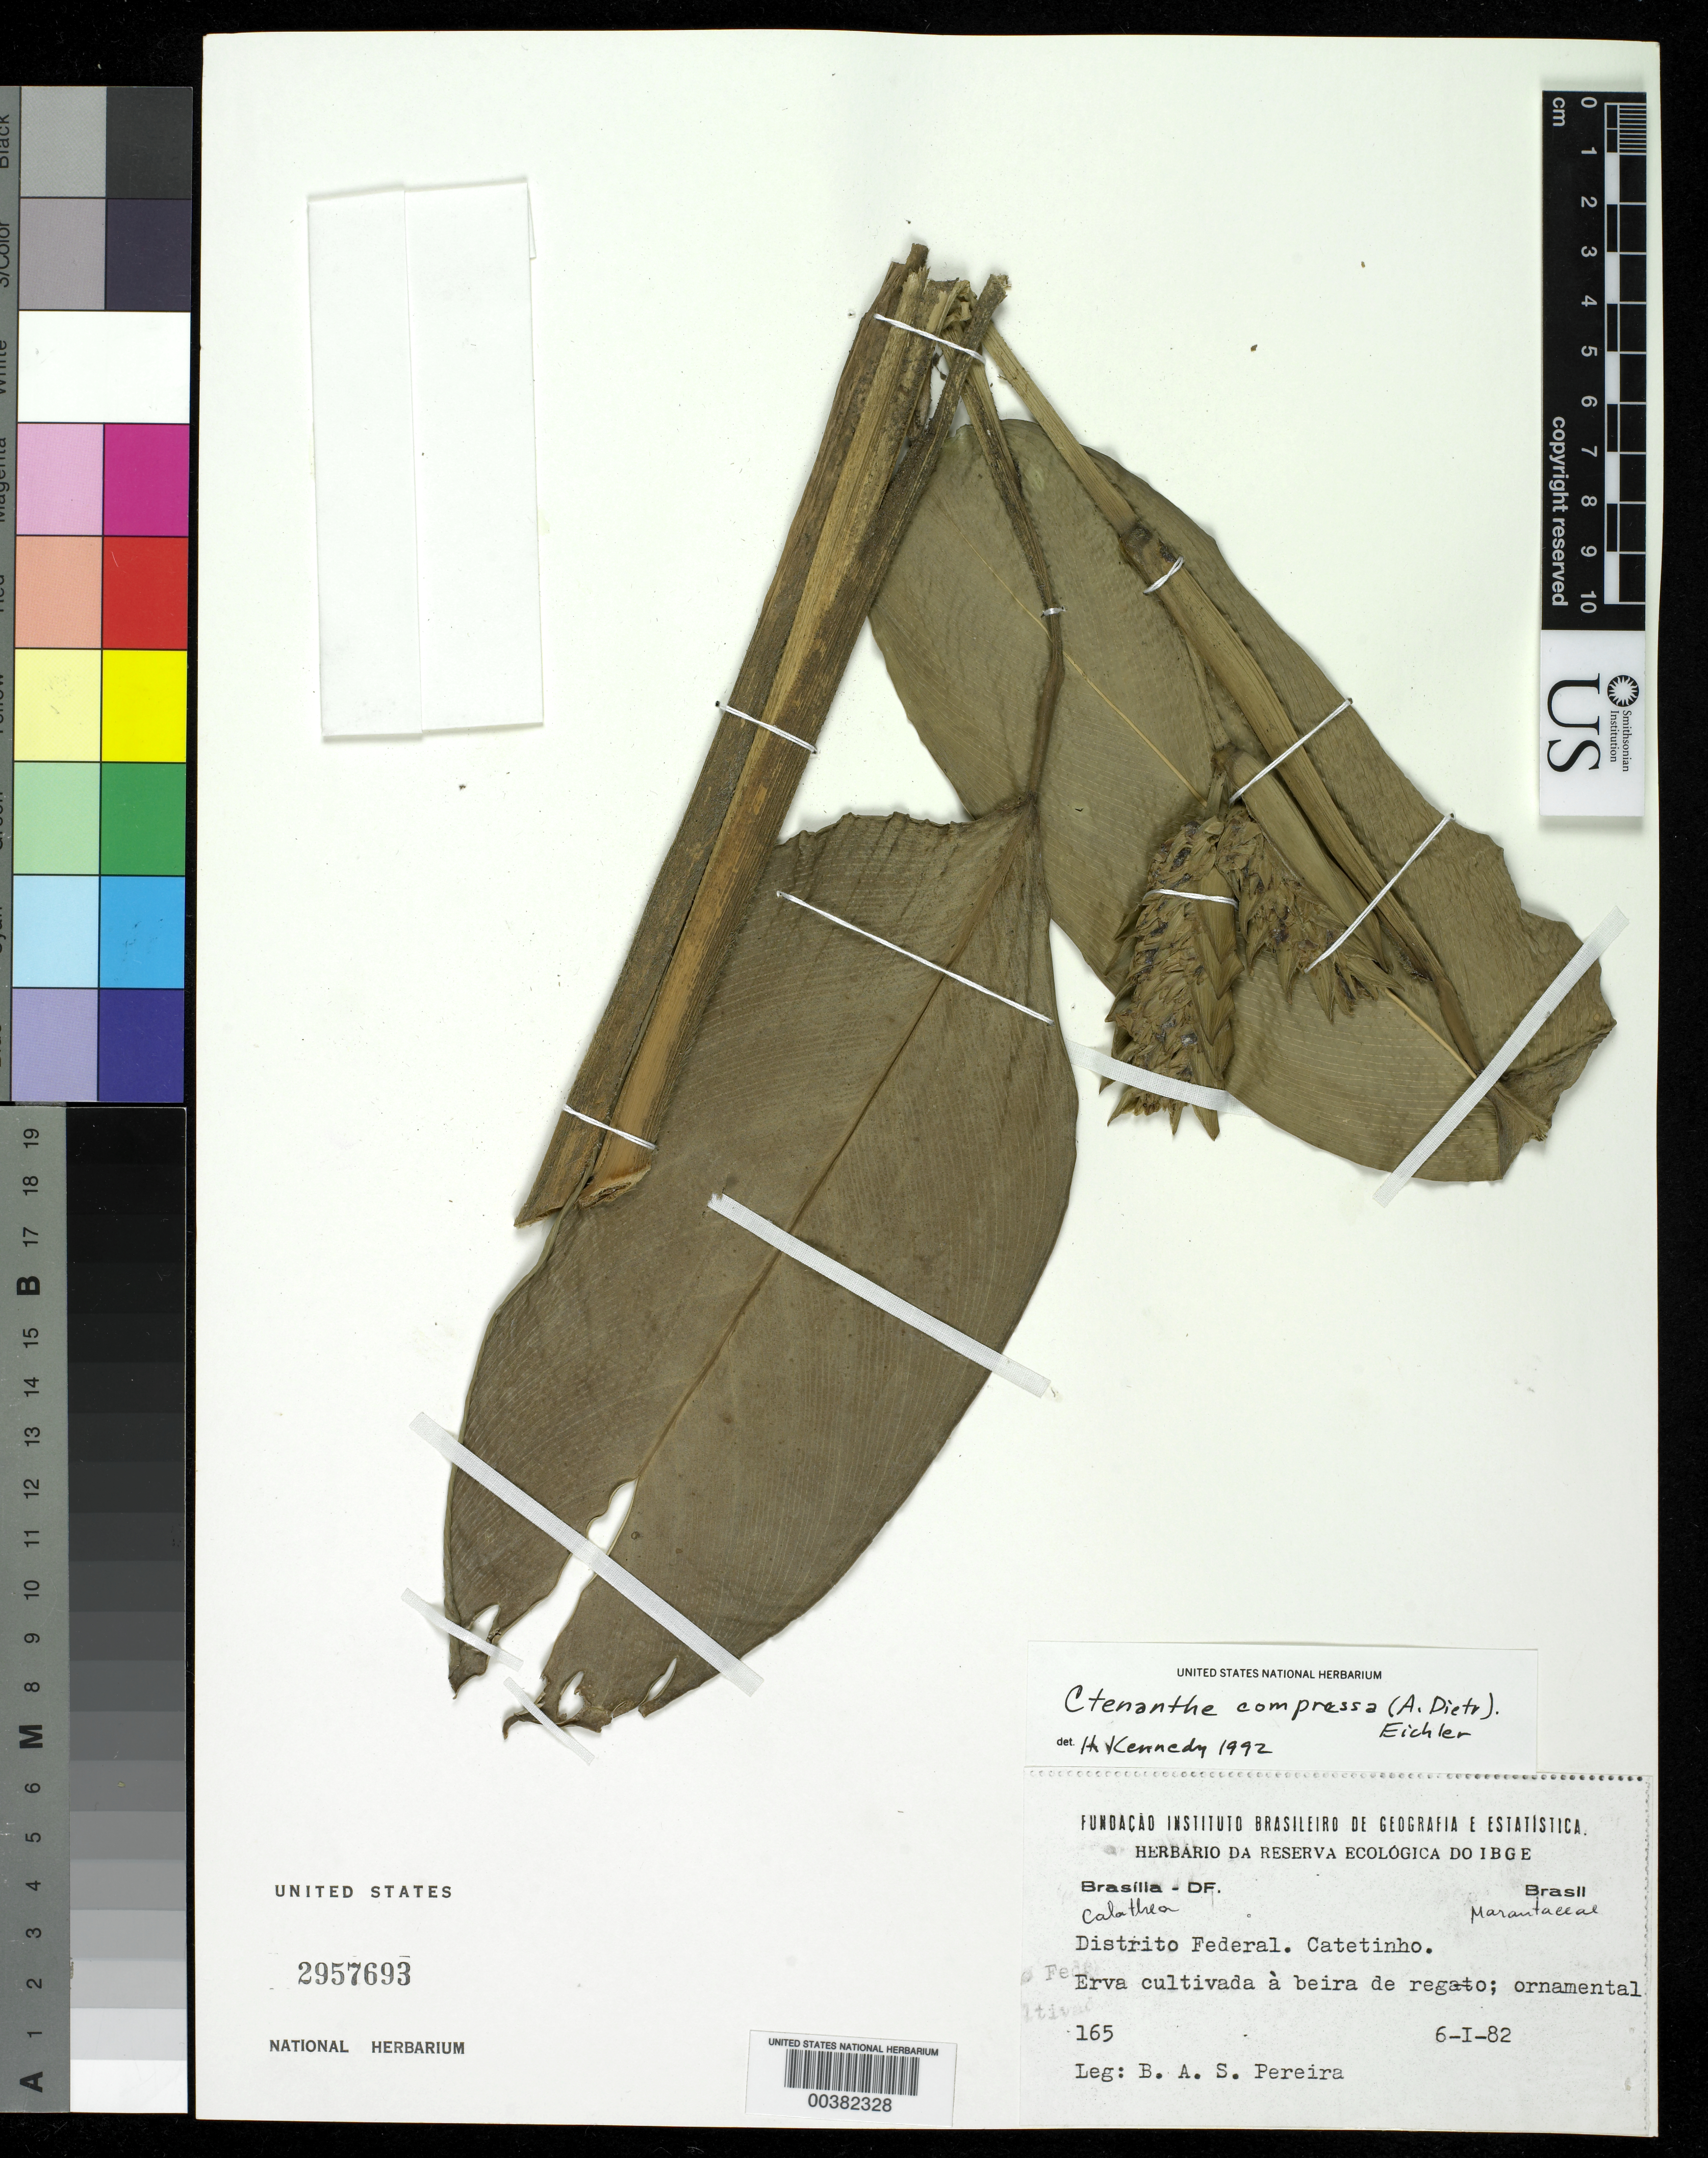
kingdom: Plantae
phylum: Tracheophyta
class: Liliopsida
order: Zingiberales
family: Marantaceae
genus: Ctenanthe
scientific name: Ctenanthe compressa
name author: (A. Dietr.) Eichler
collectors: B. A. S. Pereira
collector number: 165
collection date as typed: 06 Jan 1982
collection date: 1982-01-06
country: Brazil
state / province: Distrito Federal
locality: Catetinho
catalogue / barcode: US 2957693